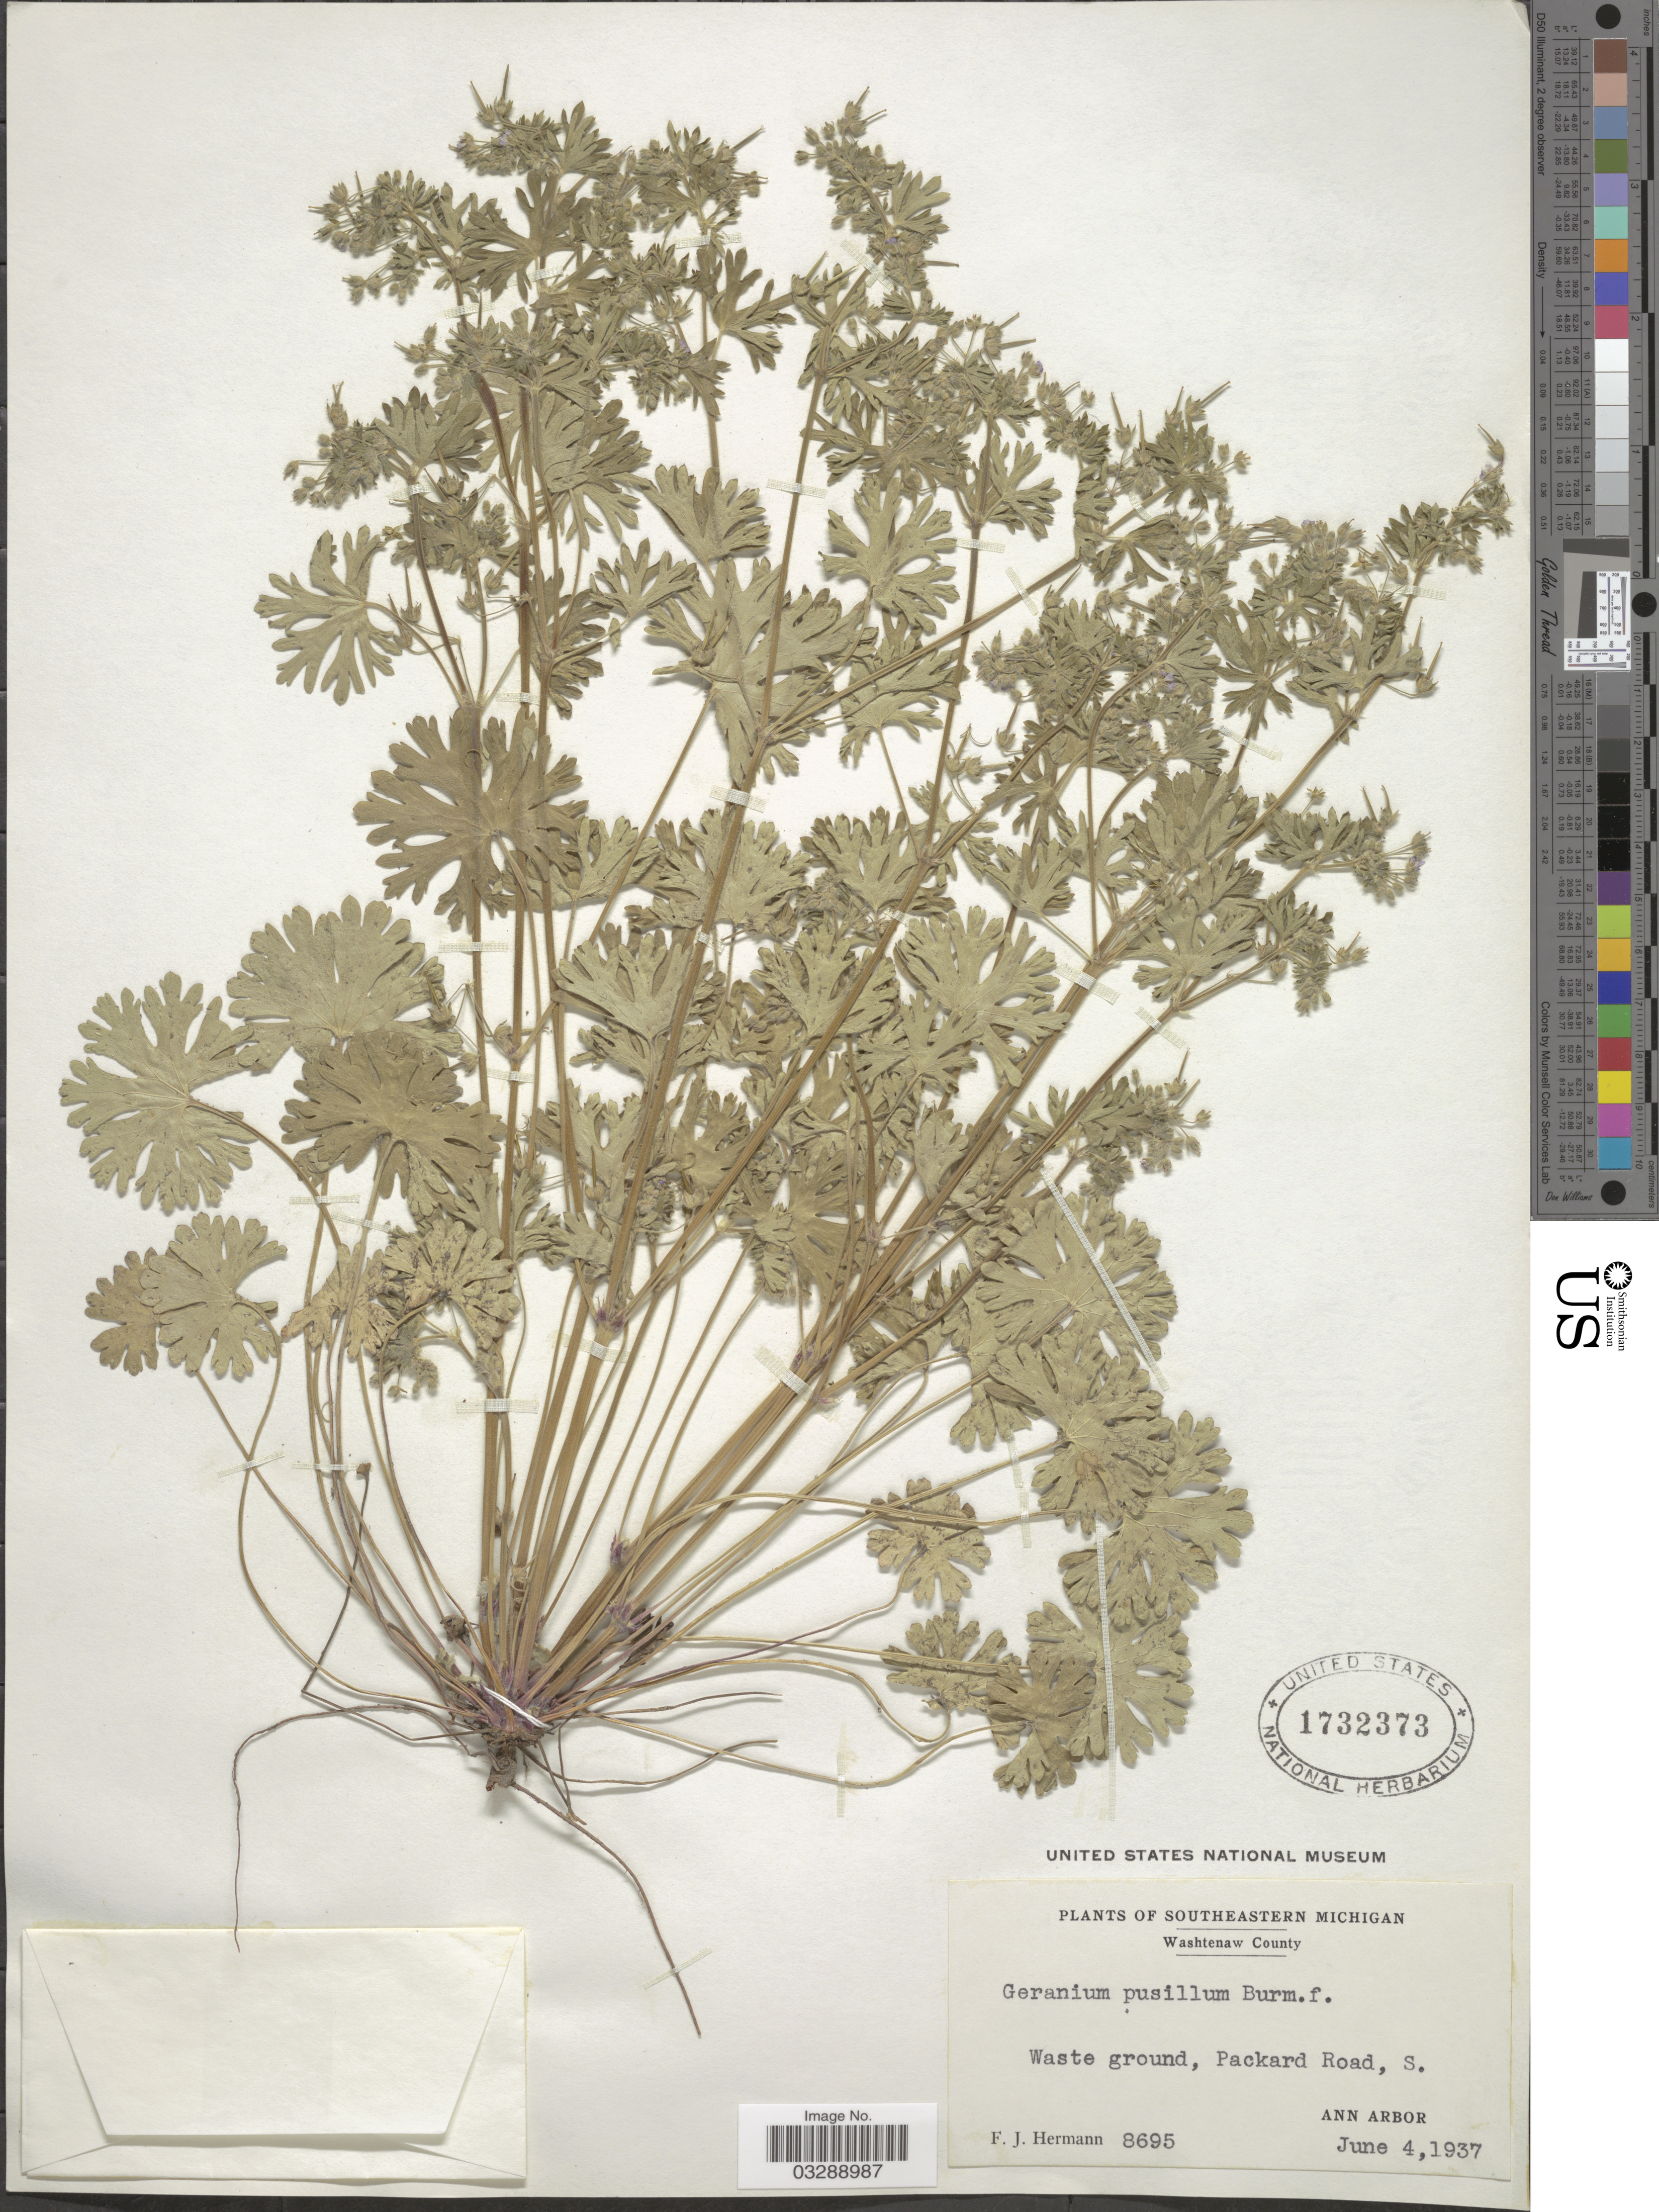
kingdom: Plantae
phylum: Tracheophyta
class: Magnoliopsida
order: Geraniales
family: Geraniaceae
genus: Geranium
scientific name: Geranium pusillum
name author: L.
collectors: F. J. Hermann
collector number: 8695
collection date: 1937-06-04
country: United States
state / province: Michigan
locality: Southeastern Michigan. Washtenaw County. Waste ground, Packard Road, S. Ann Arbor.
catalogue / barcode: US 1732373